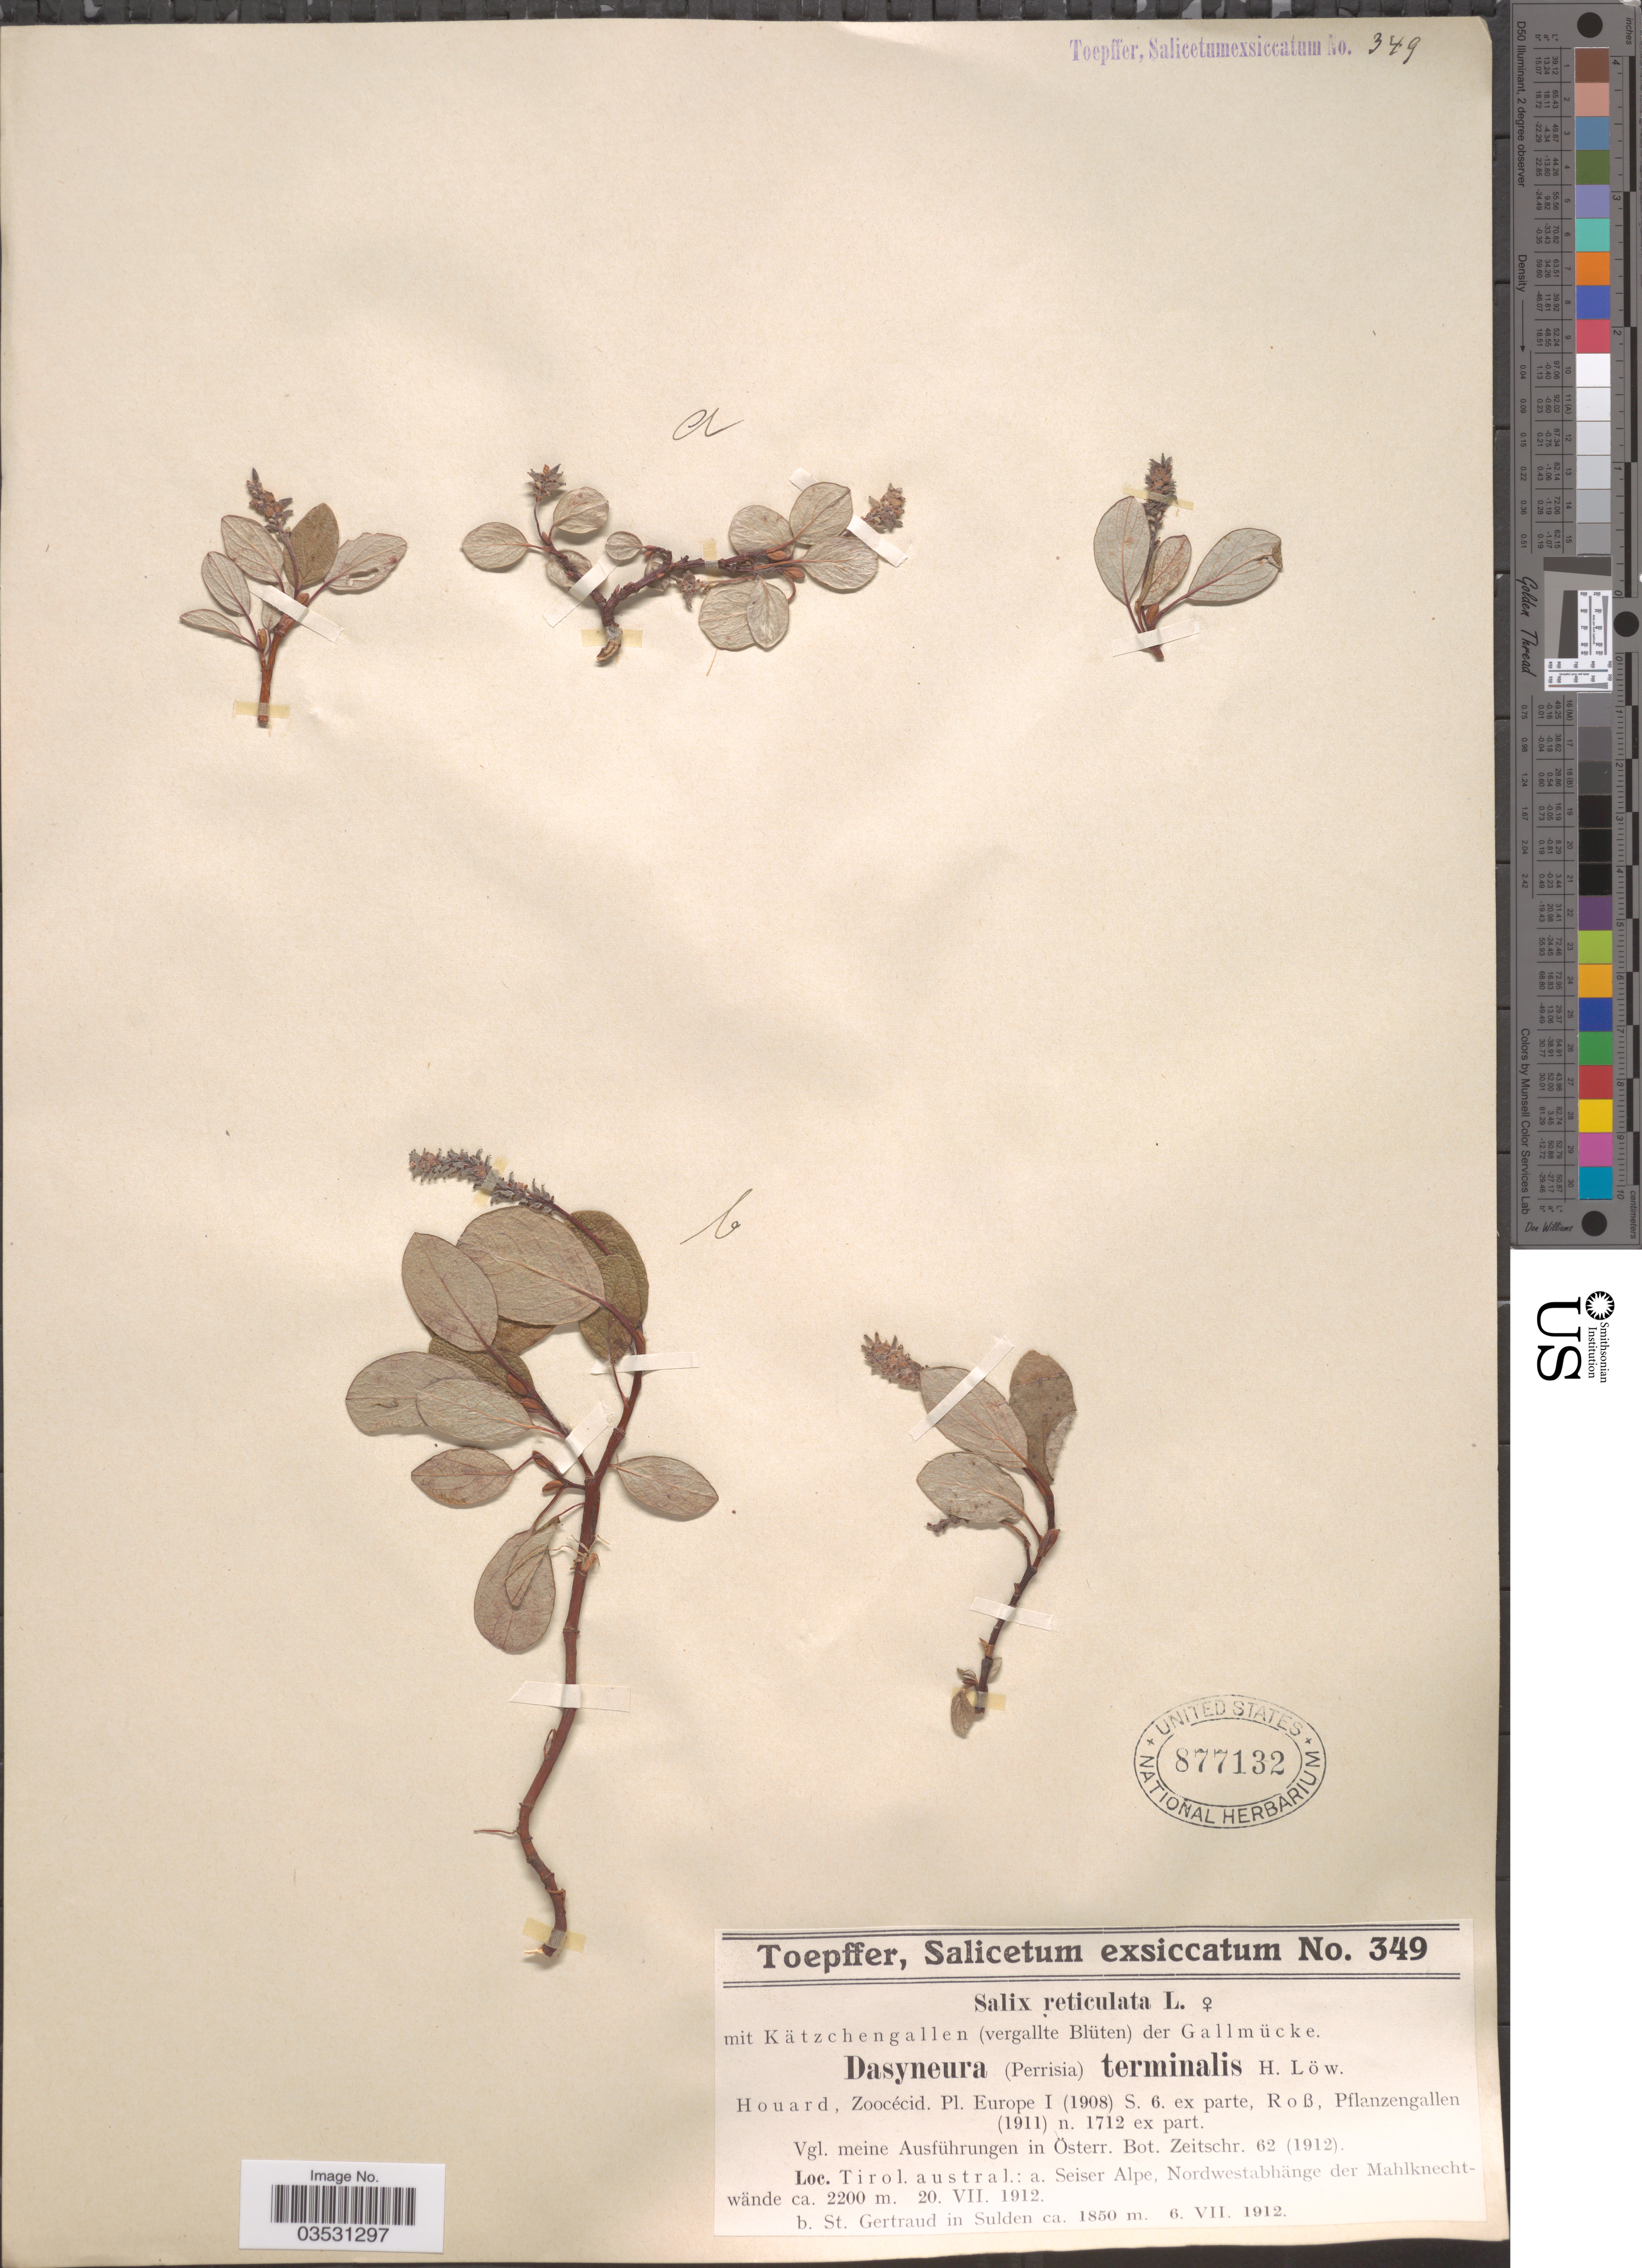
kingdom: Plantae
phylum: Tracheophyta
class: Magnoliopsida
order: Malpighiales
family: Salicaceae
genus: Salix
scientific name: Salix reticulata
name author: L.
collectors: A. Toepffer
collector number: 349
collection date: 1912-07-06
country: Austria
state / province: Styria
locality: St. Gertraud in Sulden.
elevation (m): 1850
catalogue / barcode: US 877132-2